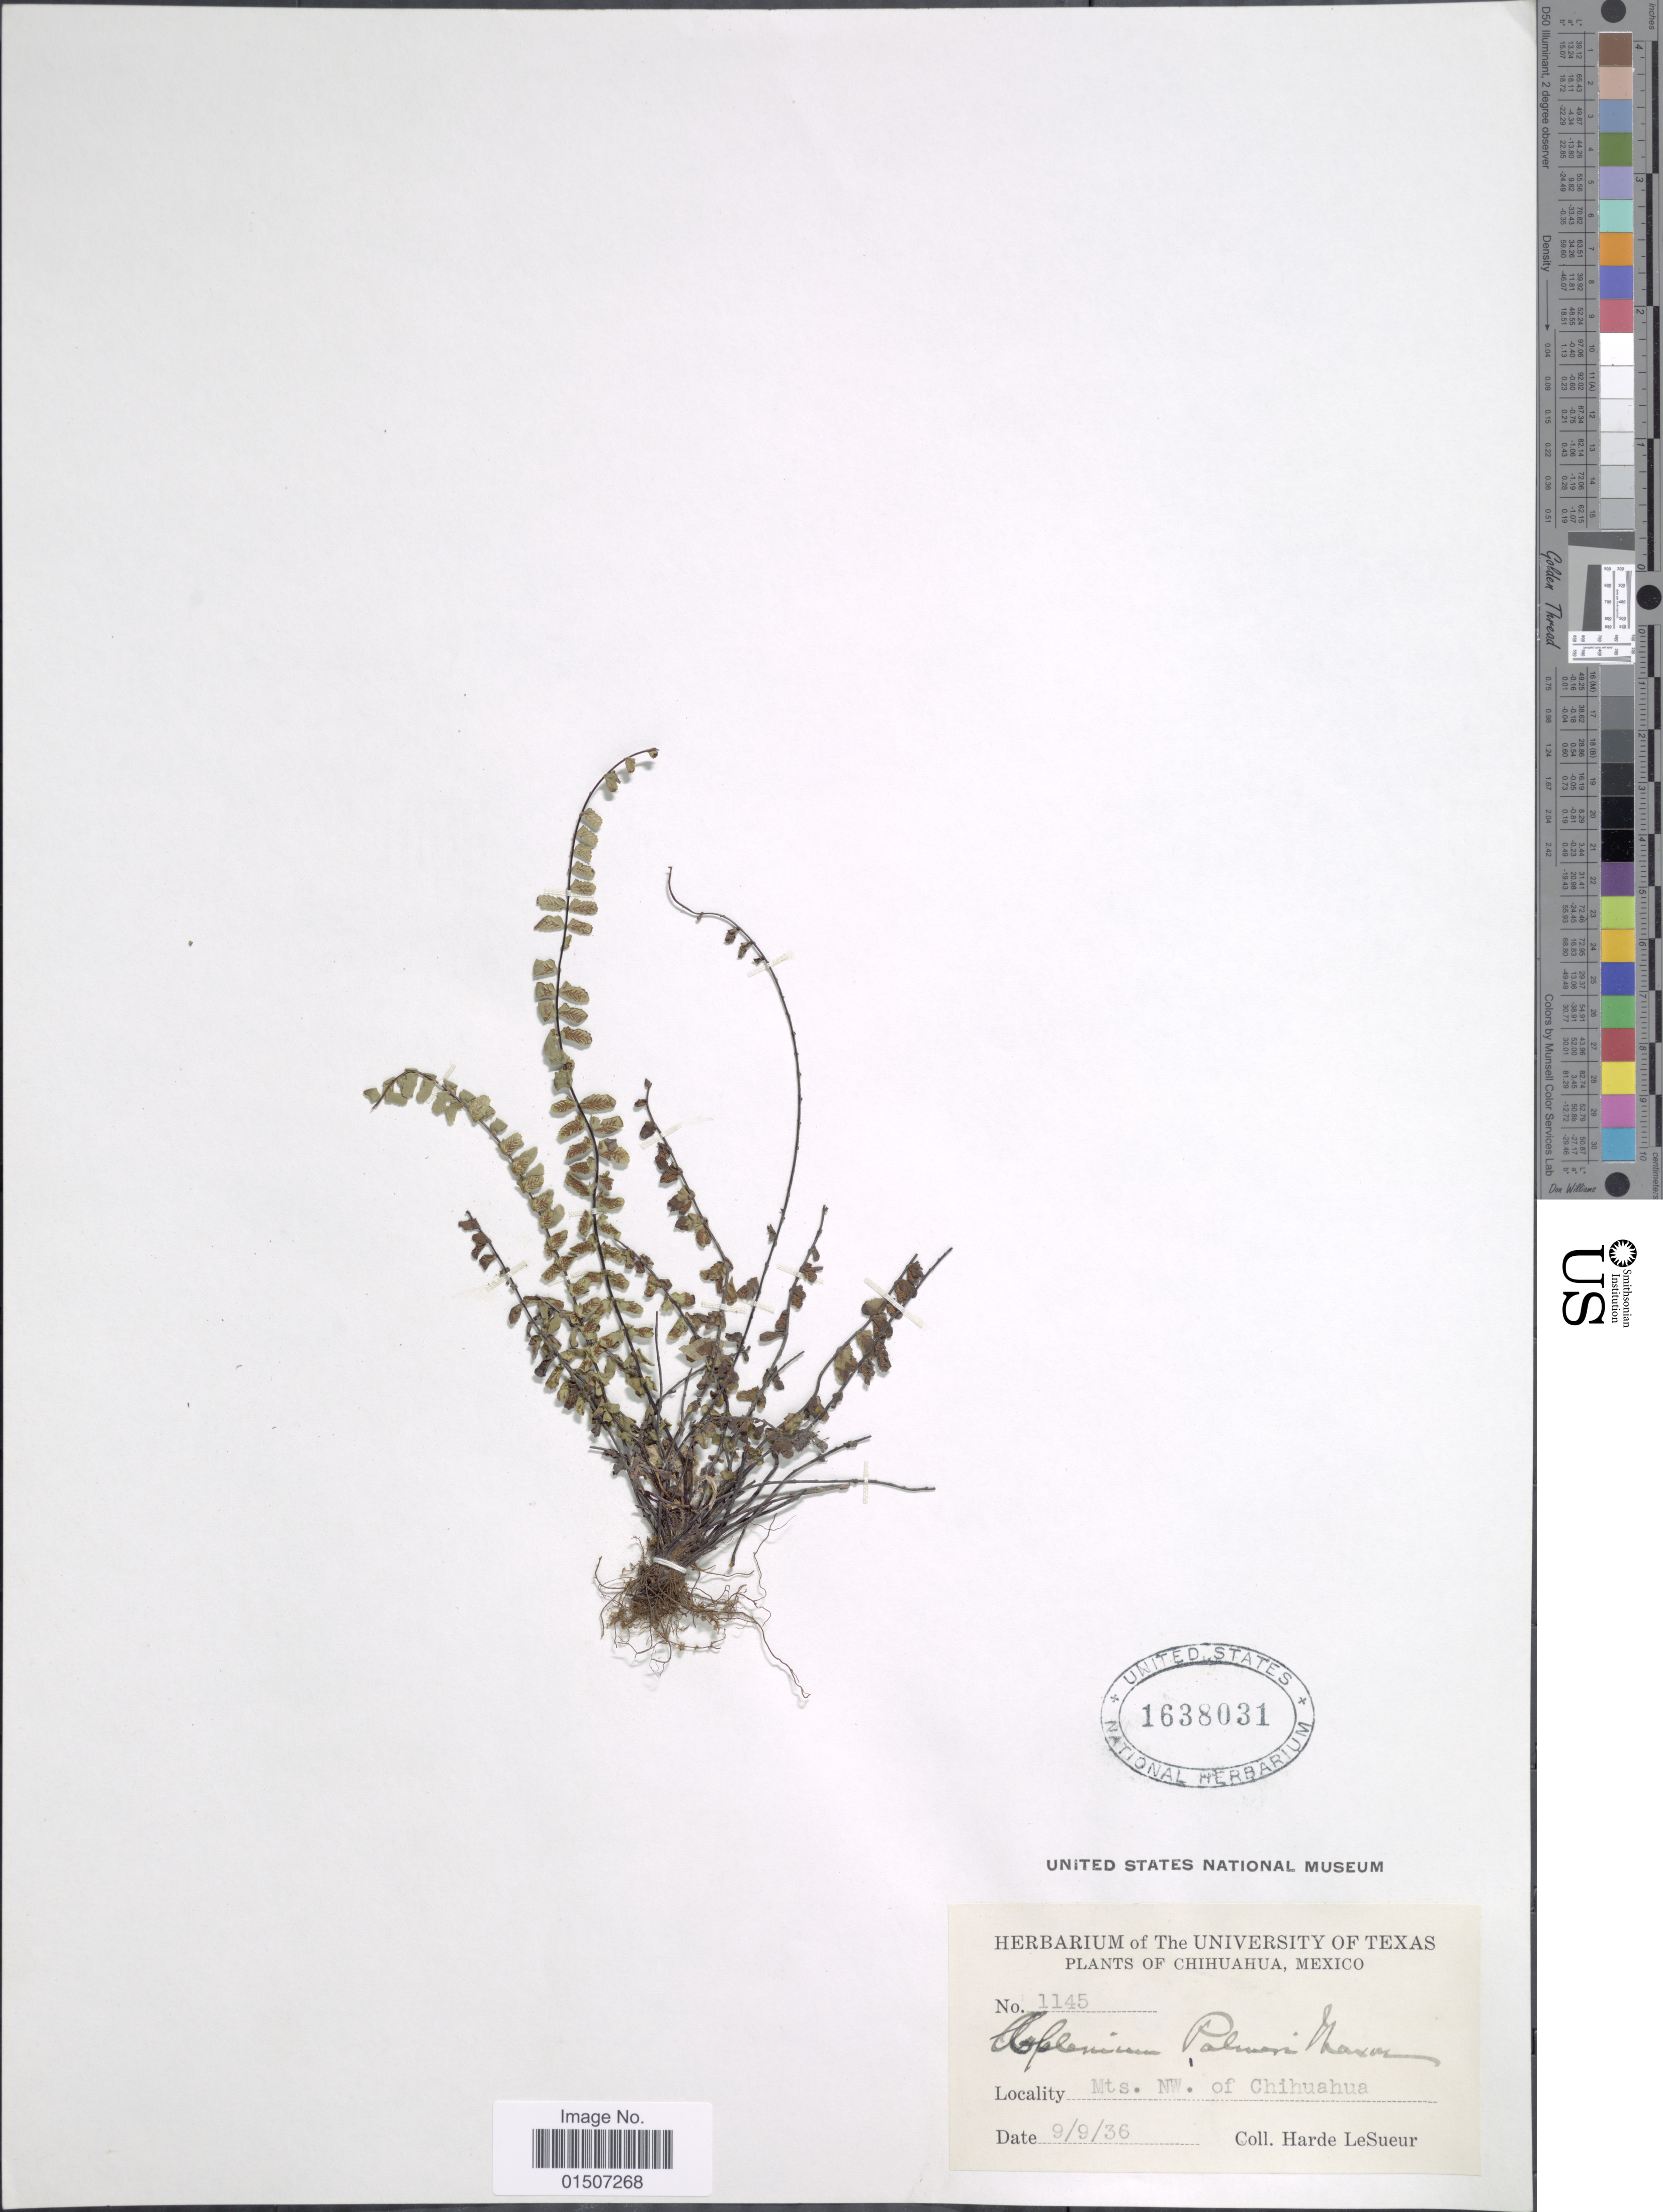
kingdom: Plantae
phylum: Tracheophyta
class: Polypodiopsida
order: Polypodiales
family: Aspleniaceae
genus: Asplenium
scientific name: Asplenium palmeri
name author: Maxon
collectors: H. LeSueur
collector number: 1145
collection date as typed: Transcribed d/m/y: 9/9/36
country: Mexico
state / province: Chihuahua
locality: Mts. NW of Chihuahua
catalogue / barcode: US 1638031